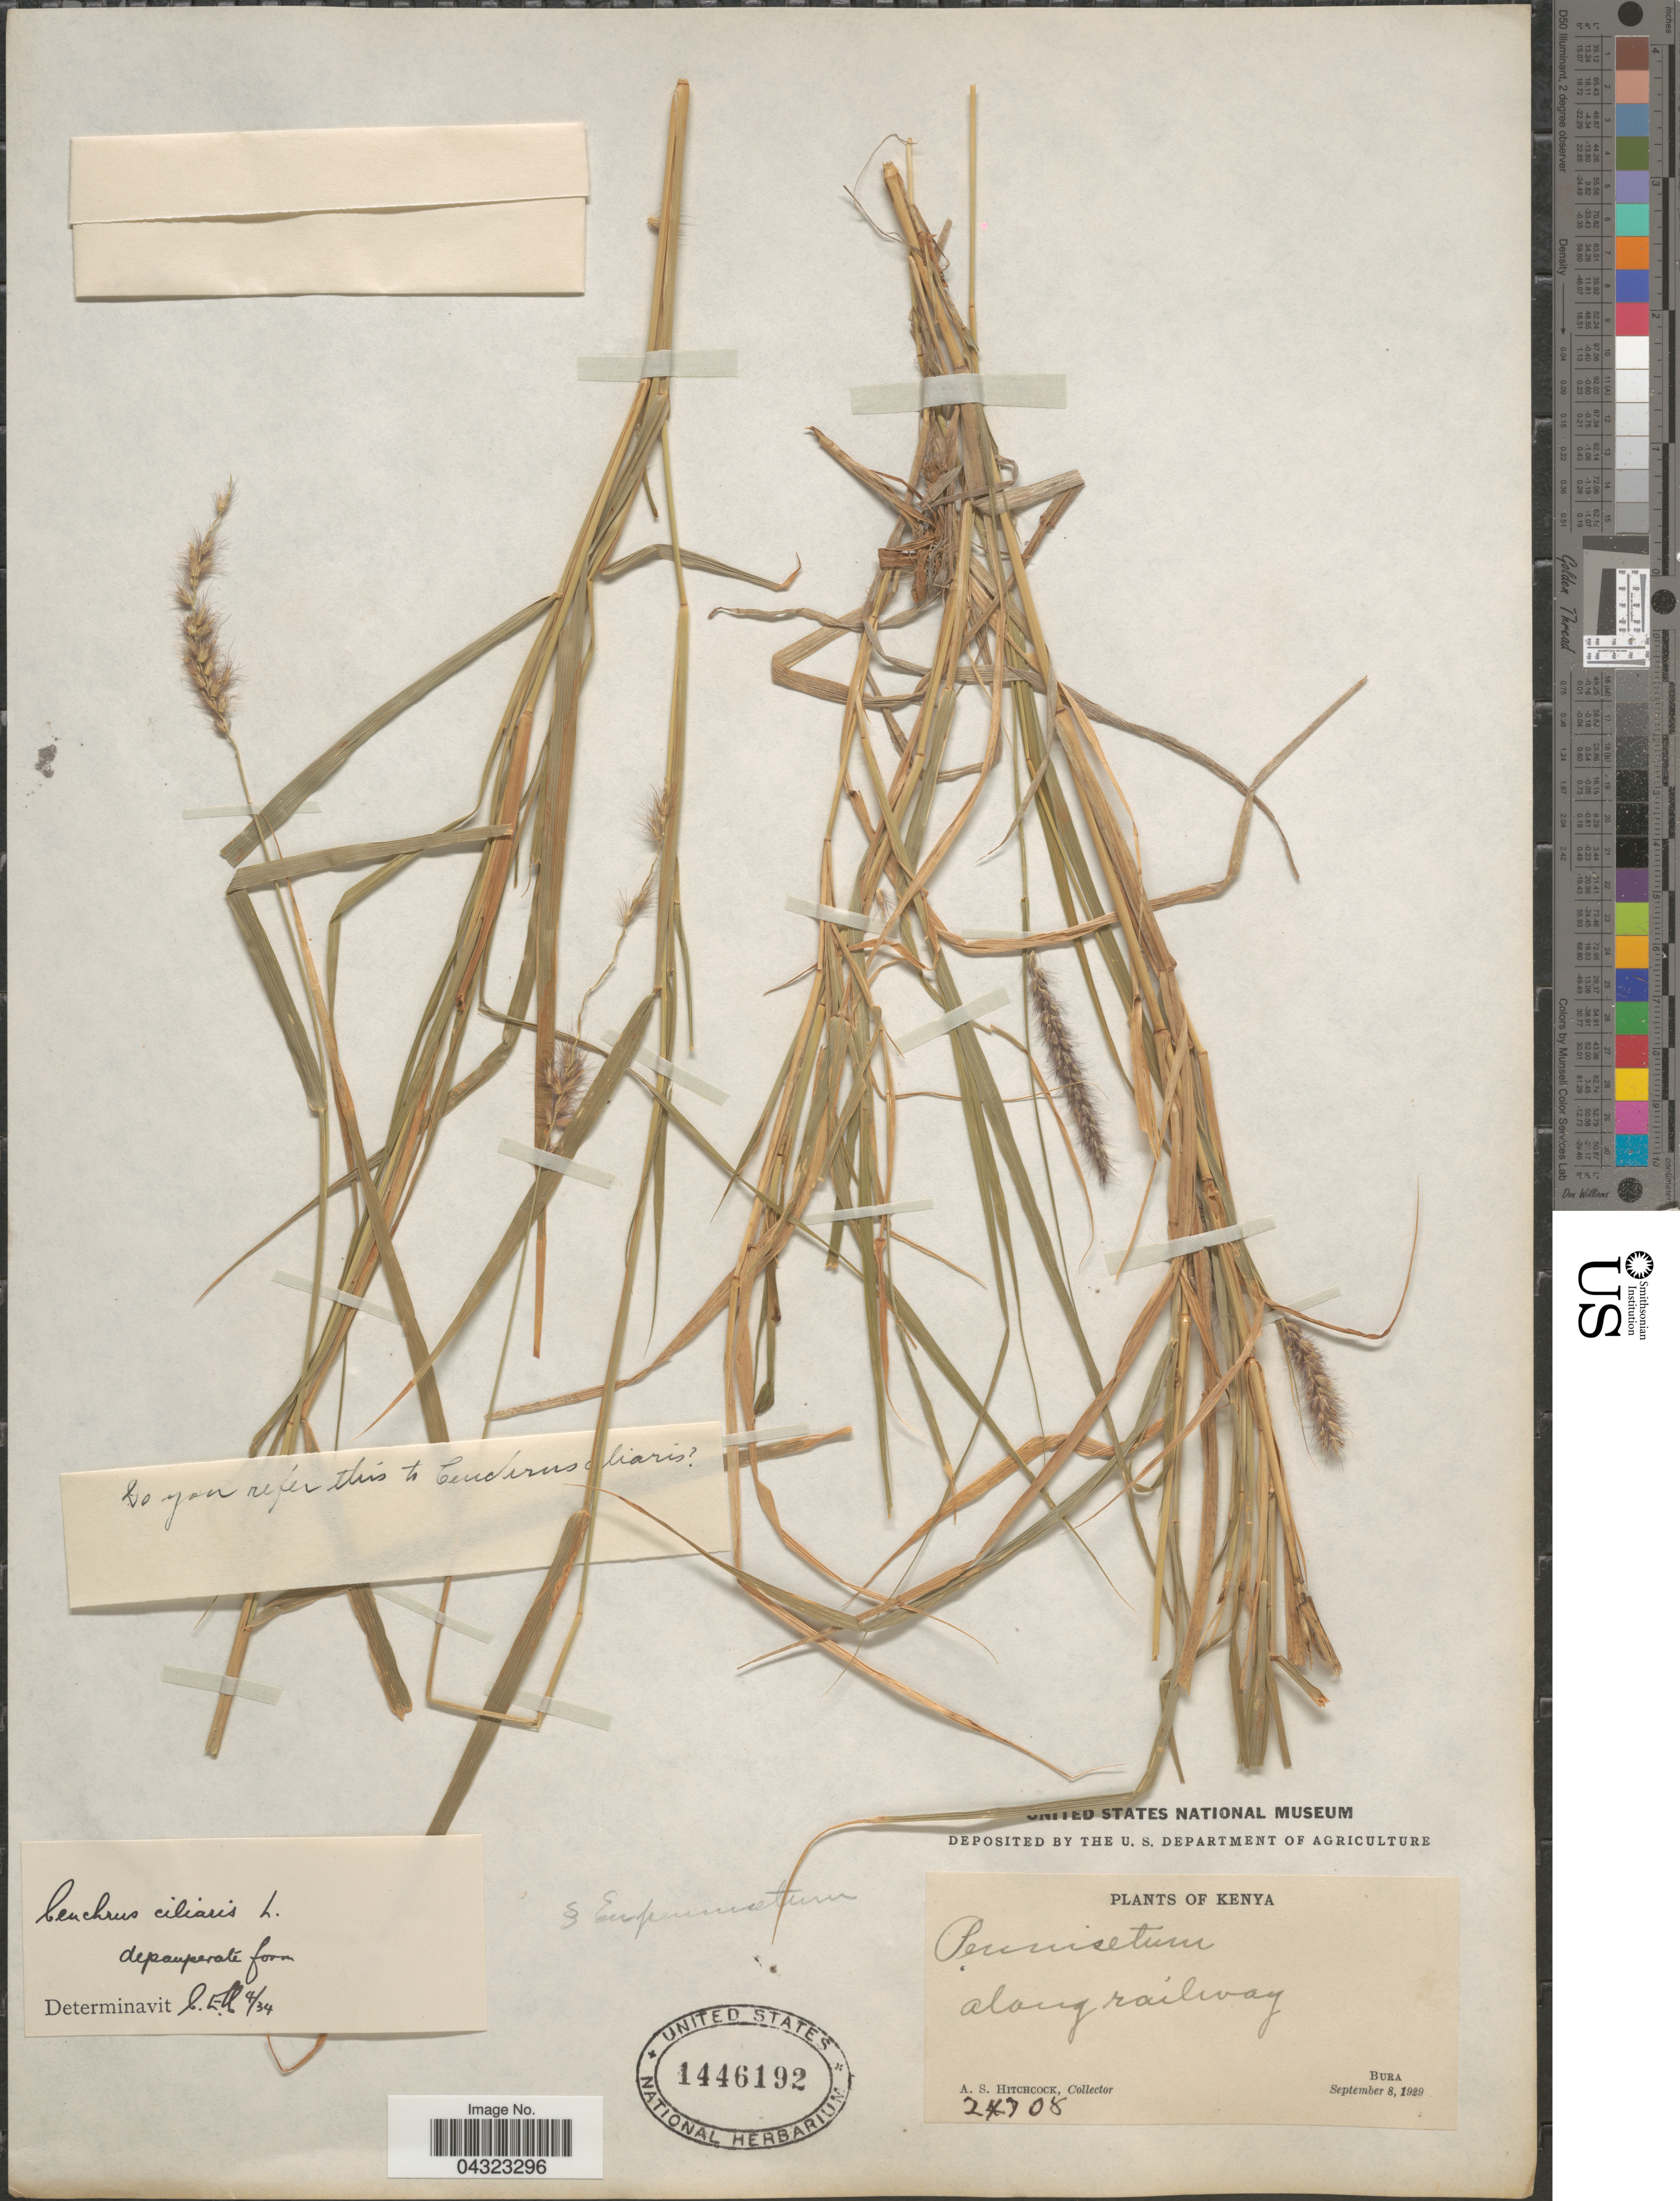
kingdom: Plantae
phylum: Tracheophyta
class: Liliopsida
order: Poales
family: Poaceae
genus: Cenchrus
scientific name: Cenchrus ciliaris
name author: L.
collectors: A. S. Hitchcock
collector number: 24708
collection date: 1929-09-08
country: Kenya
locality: Along railway. Bura.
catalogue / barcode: US 1446192